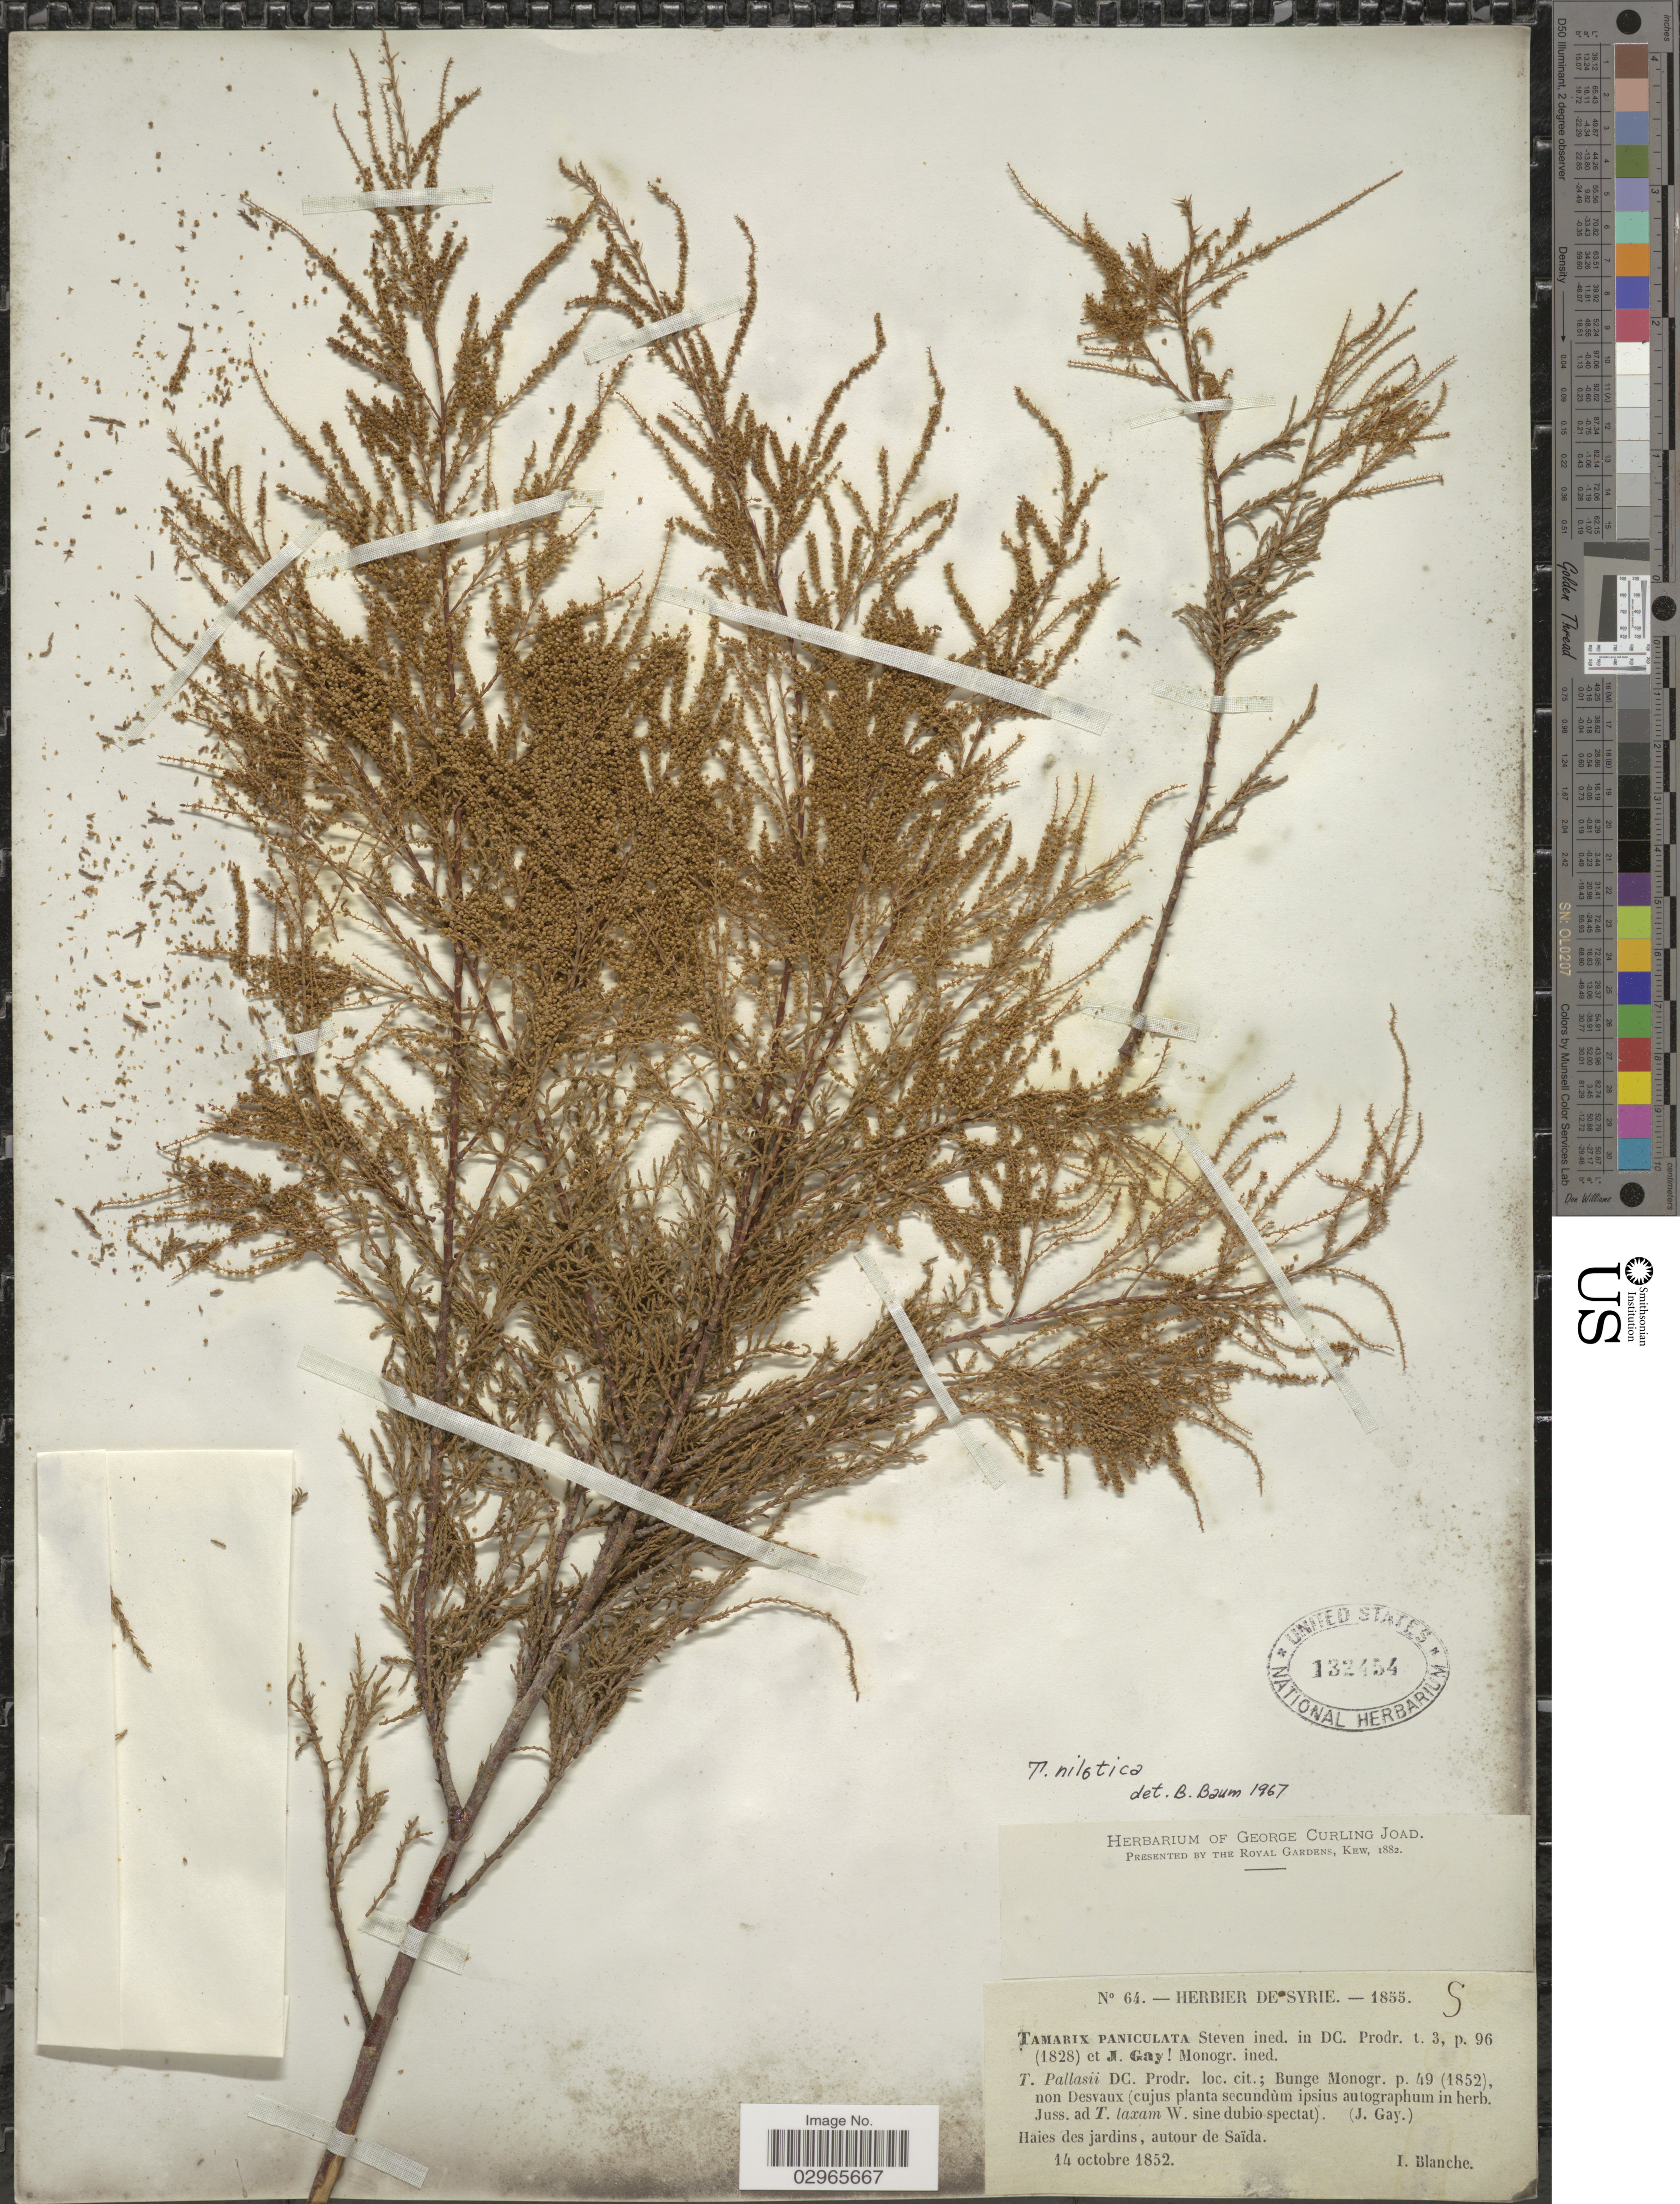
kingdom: Plantae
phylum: Tracheophyta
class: Magnoliopsida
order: Caryophyllales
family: Tamaricaceae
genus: Tamarix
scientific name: Tamarix nilotica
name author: (Ehrenb.) Bunge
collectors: I. Blanche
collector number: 64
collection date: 1852-10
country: Syria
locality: Haies des jardins, autour de Saïda.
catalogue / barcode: US 132454